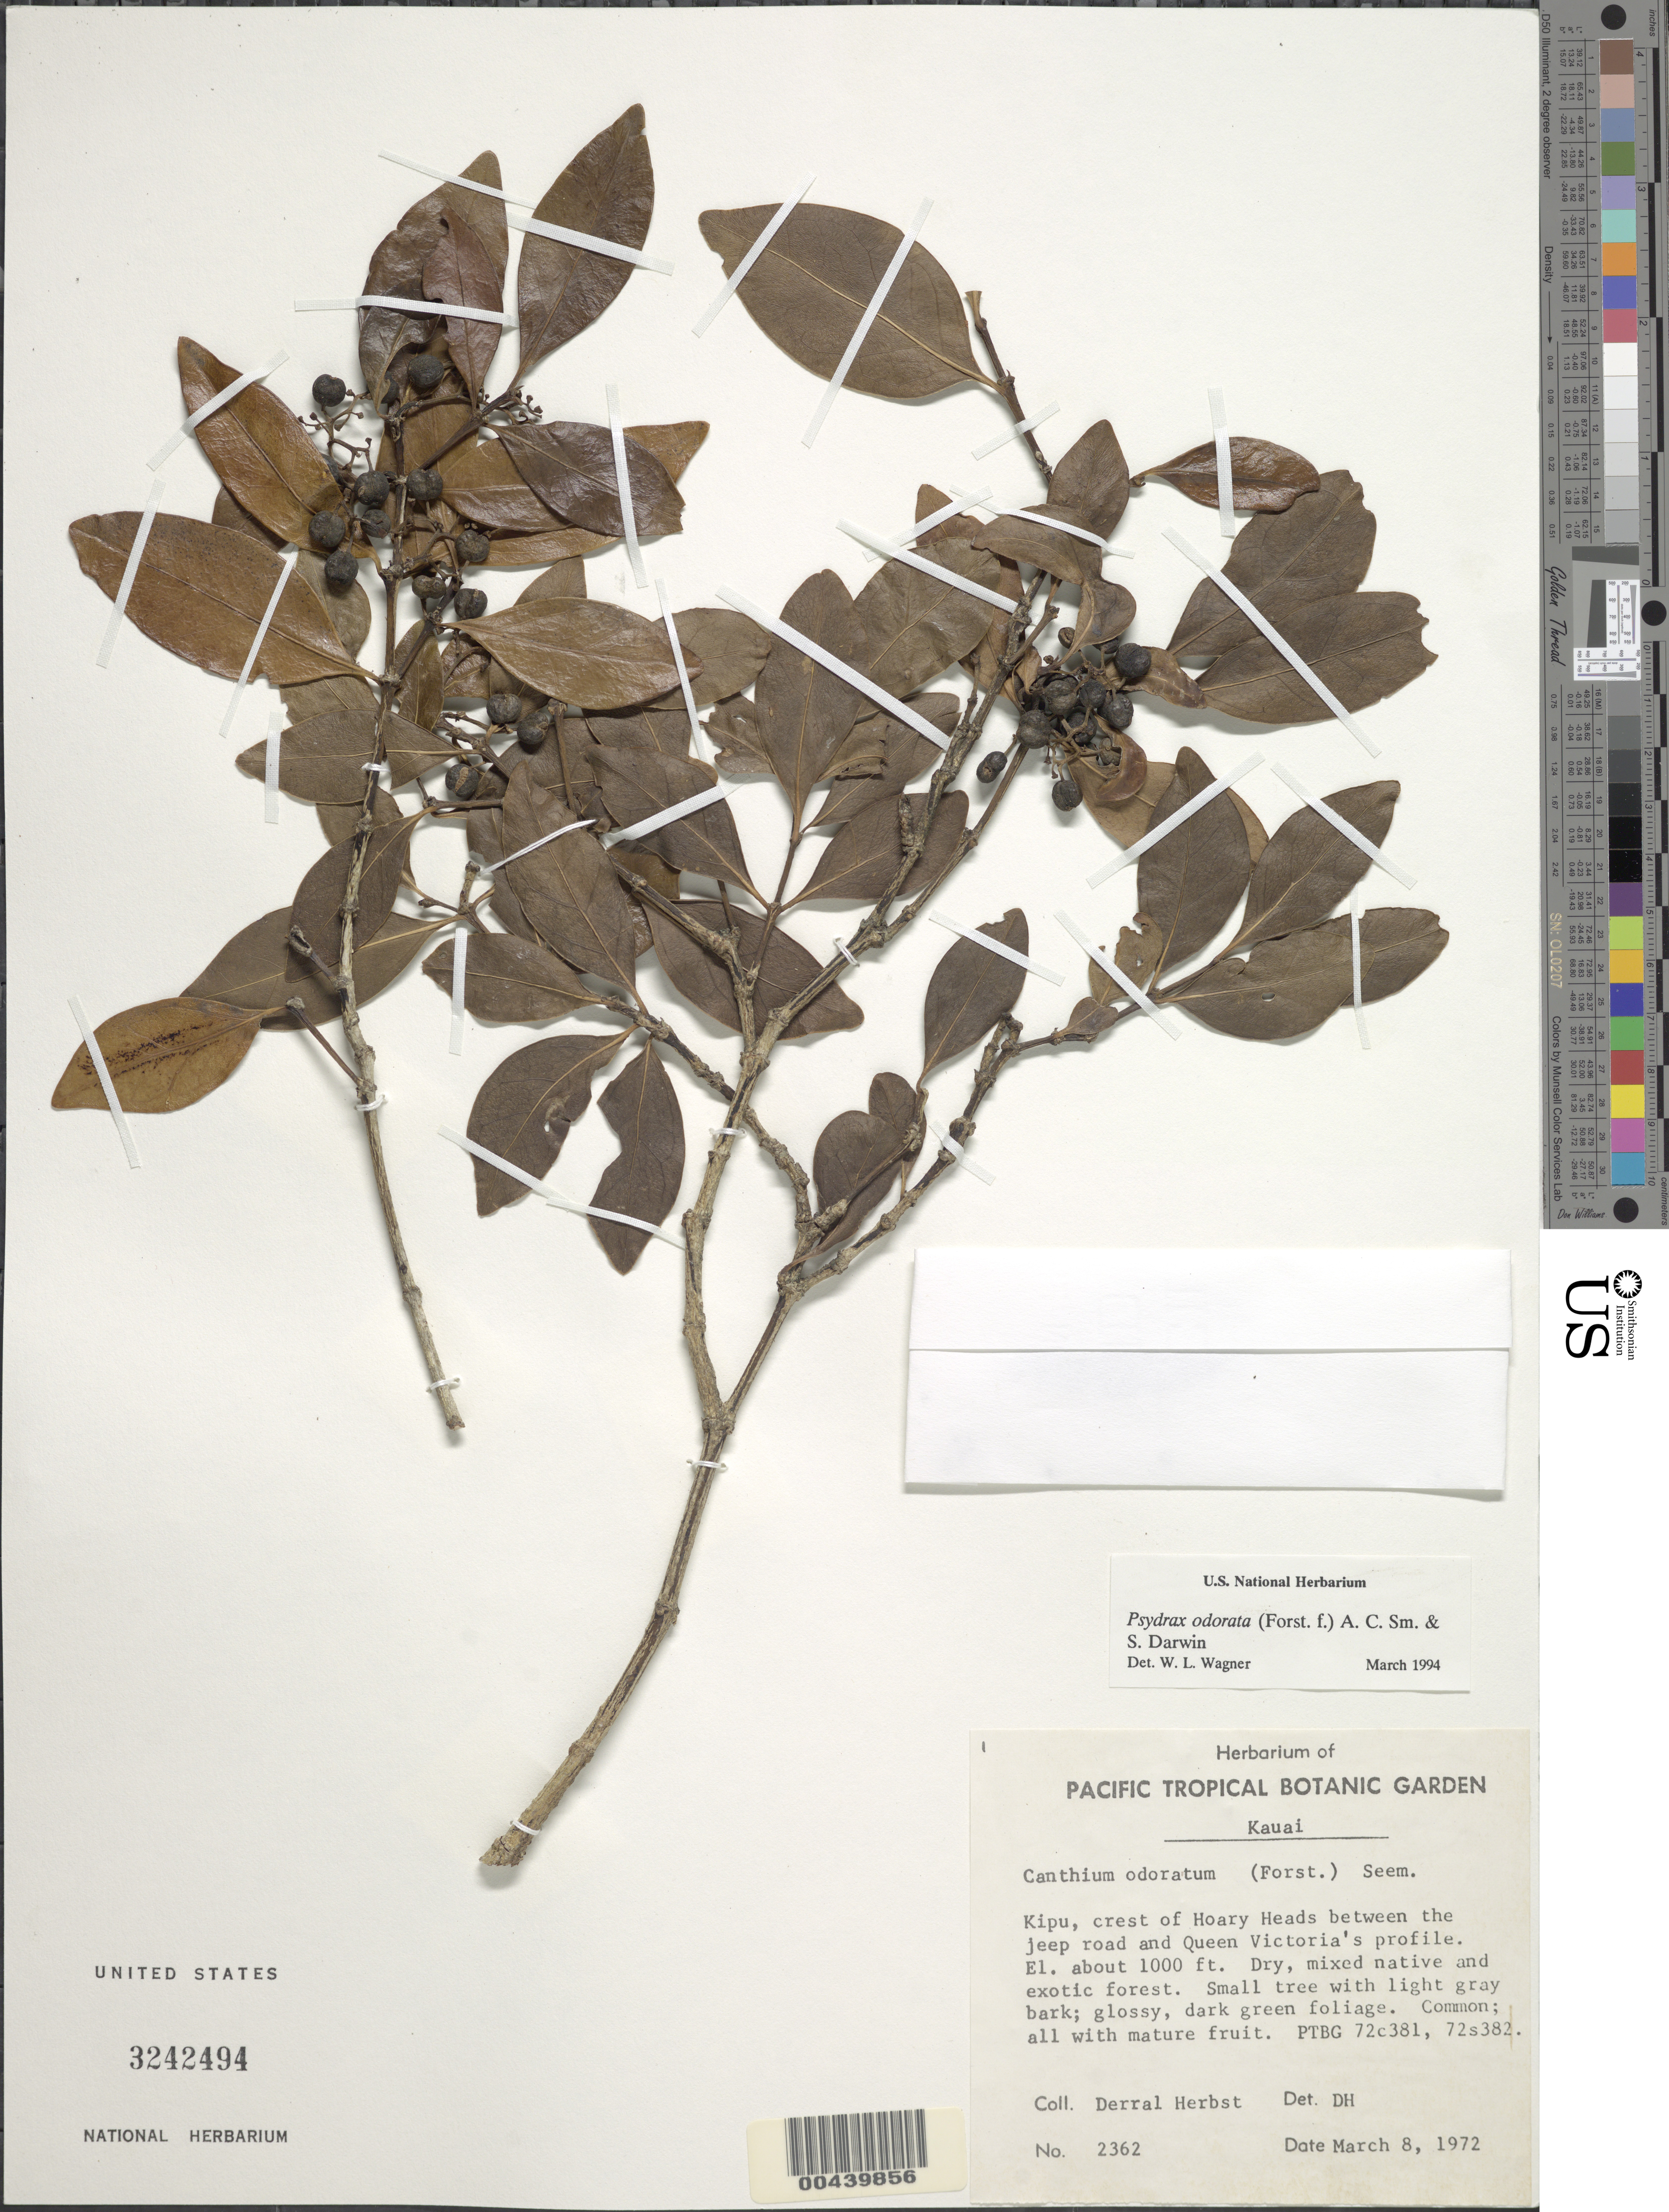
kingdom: Plantae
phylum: Tracheophyta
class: Magnoliopsida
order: Gentianales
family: Rubiaceae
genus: Psydrax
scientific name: Psydrax odorata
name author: (G. Forst.) A.C. Sm. & S.P. Darwin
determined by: Wagner, W. L., (BOT), Smithsonian Institution - National Museum of Natural History (UNITED STATES)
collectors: D. R. Herbst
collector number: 2362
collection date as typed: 8 Mar 1972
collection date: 1972-03-08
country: United States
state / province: Hawaii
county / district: Kauai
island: Kaua'i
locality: Kipu, crest of Hoary Heads between the jeep road and Queen Victoria's profile.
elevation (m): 305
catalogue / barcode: US 3242494